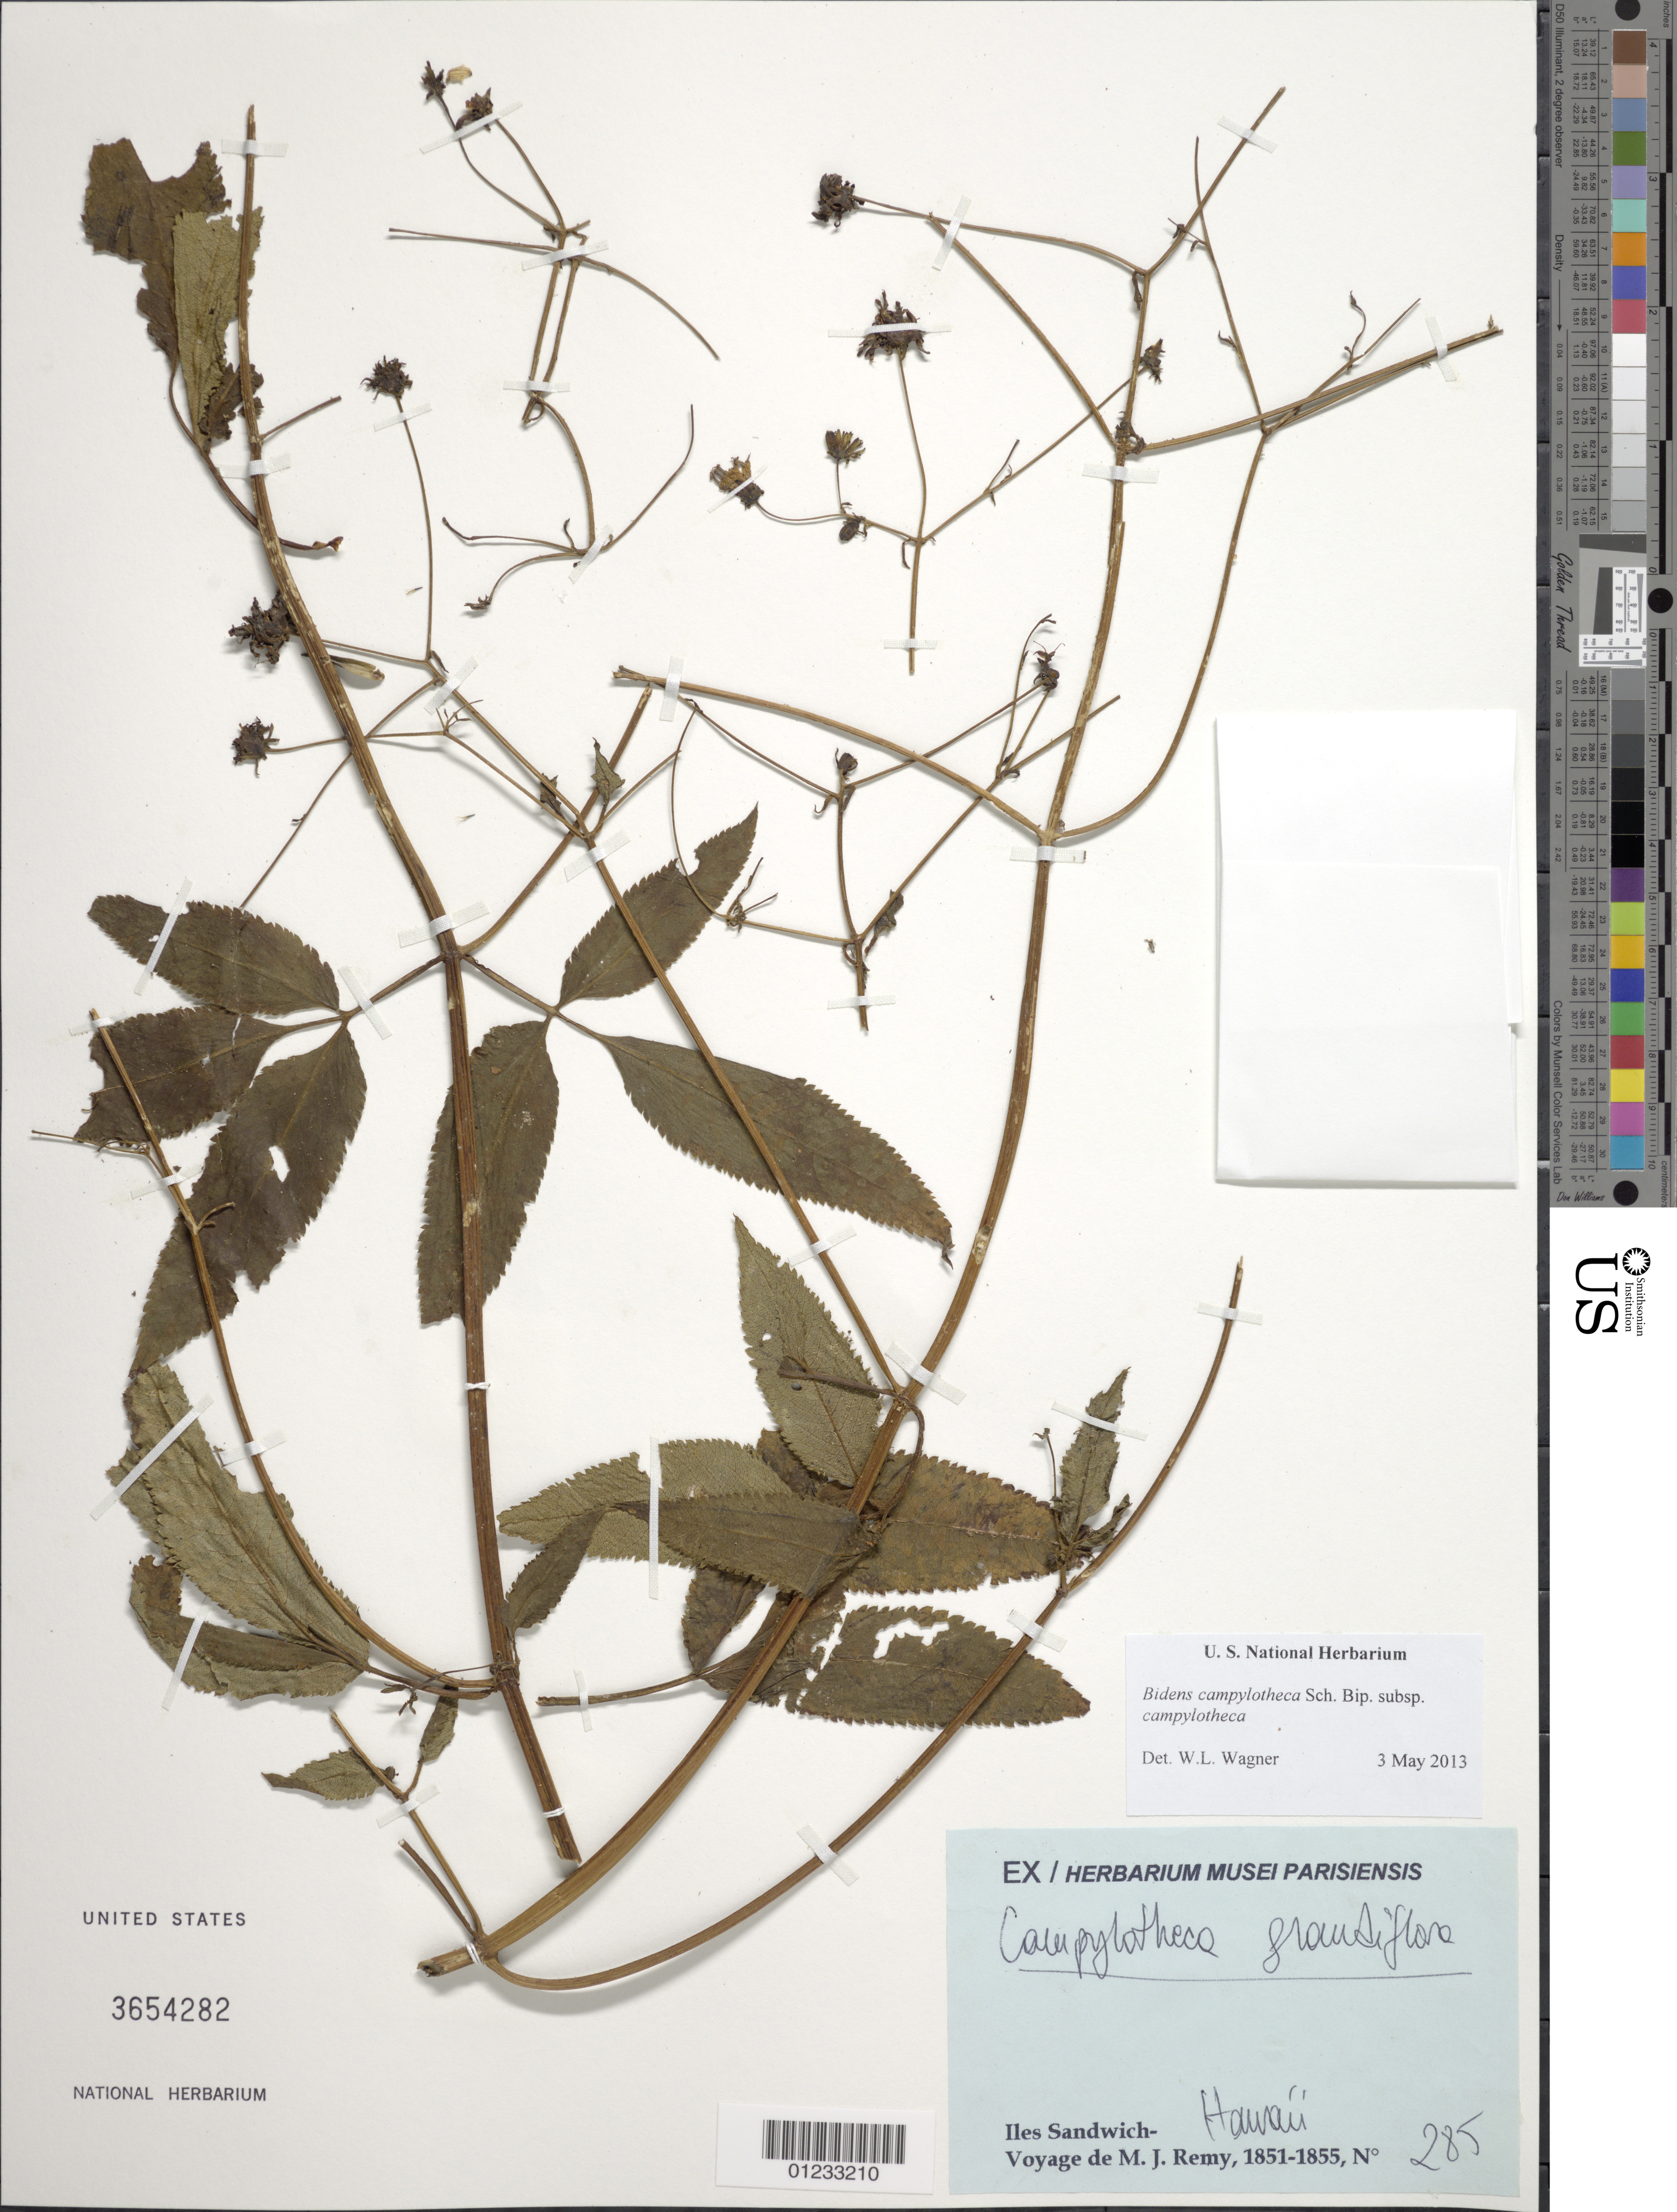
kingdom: Plantae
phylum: Tracheophyta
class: Magnoliopsida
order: Asterales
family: Asteraceae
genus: Bidens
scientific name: Bidens campylotheca subsp. campylotheca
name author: Sch. Bip.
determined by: Wagner, W. L., (BOT), Smithsonian Institution - National Museum of Natural History (UNITED STATES)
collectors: M. J. Remy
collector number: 285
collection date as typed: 1851 to --- 1855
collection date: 1851/1855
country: United States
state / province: Hawaii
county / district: Hawaii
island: Hawaii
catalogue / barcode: US 3654282